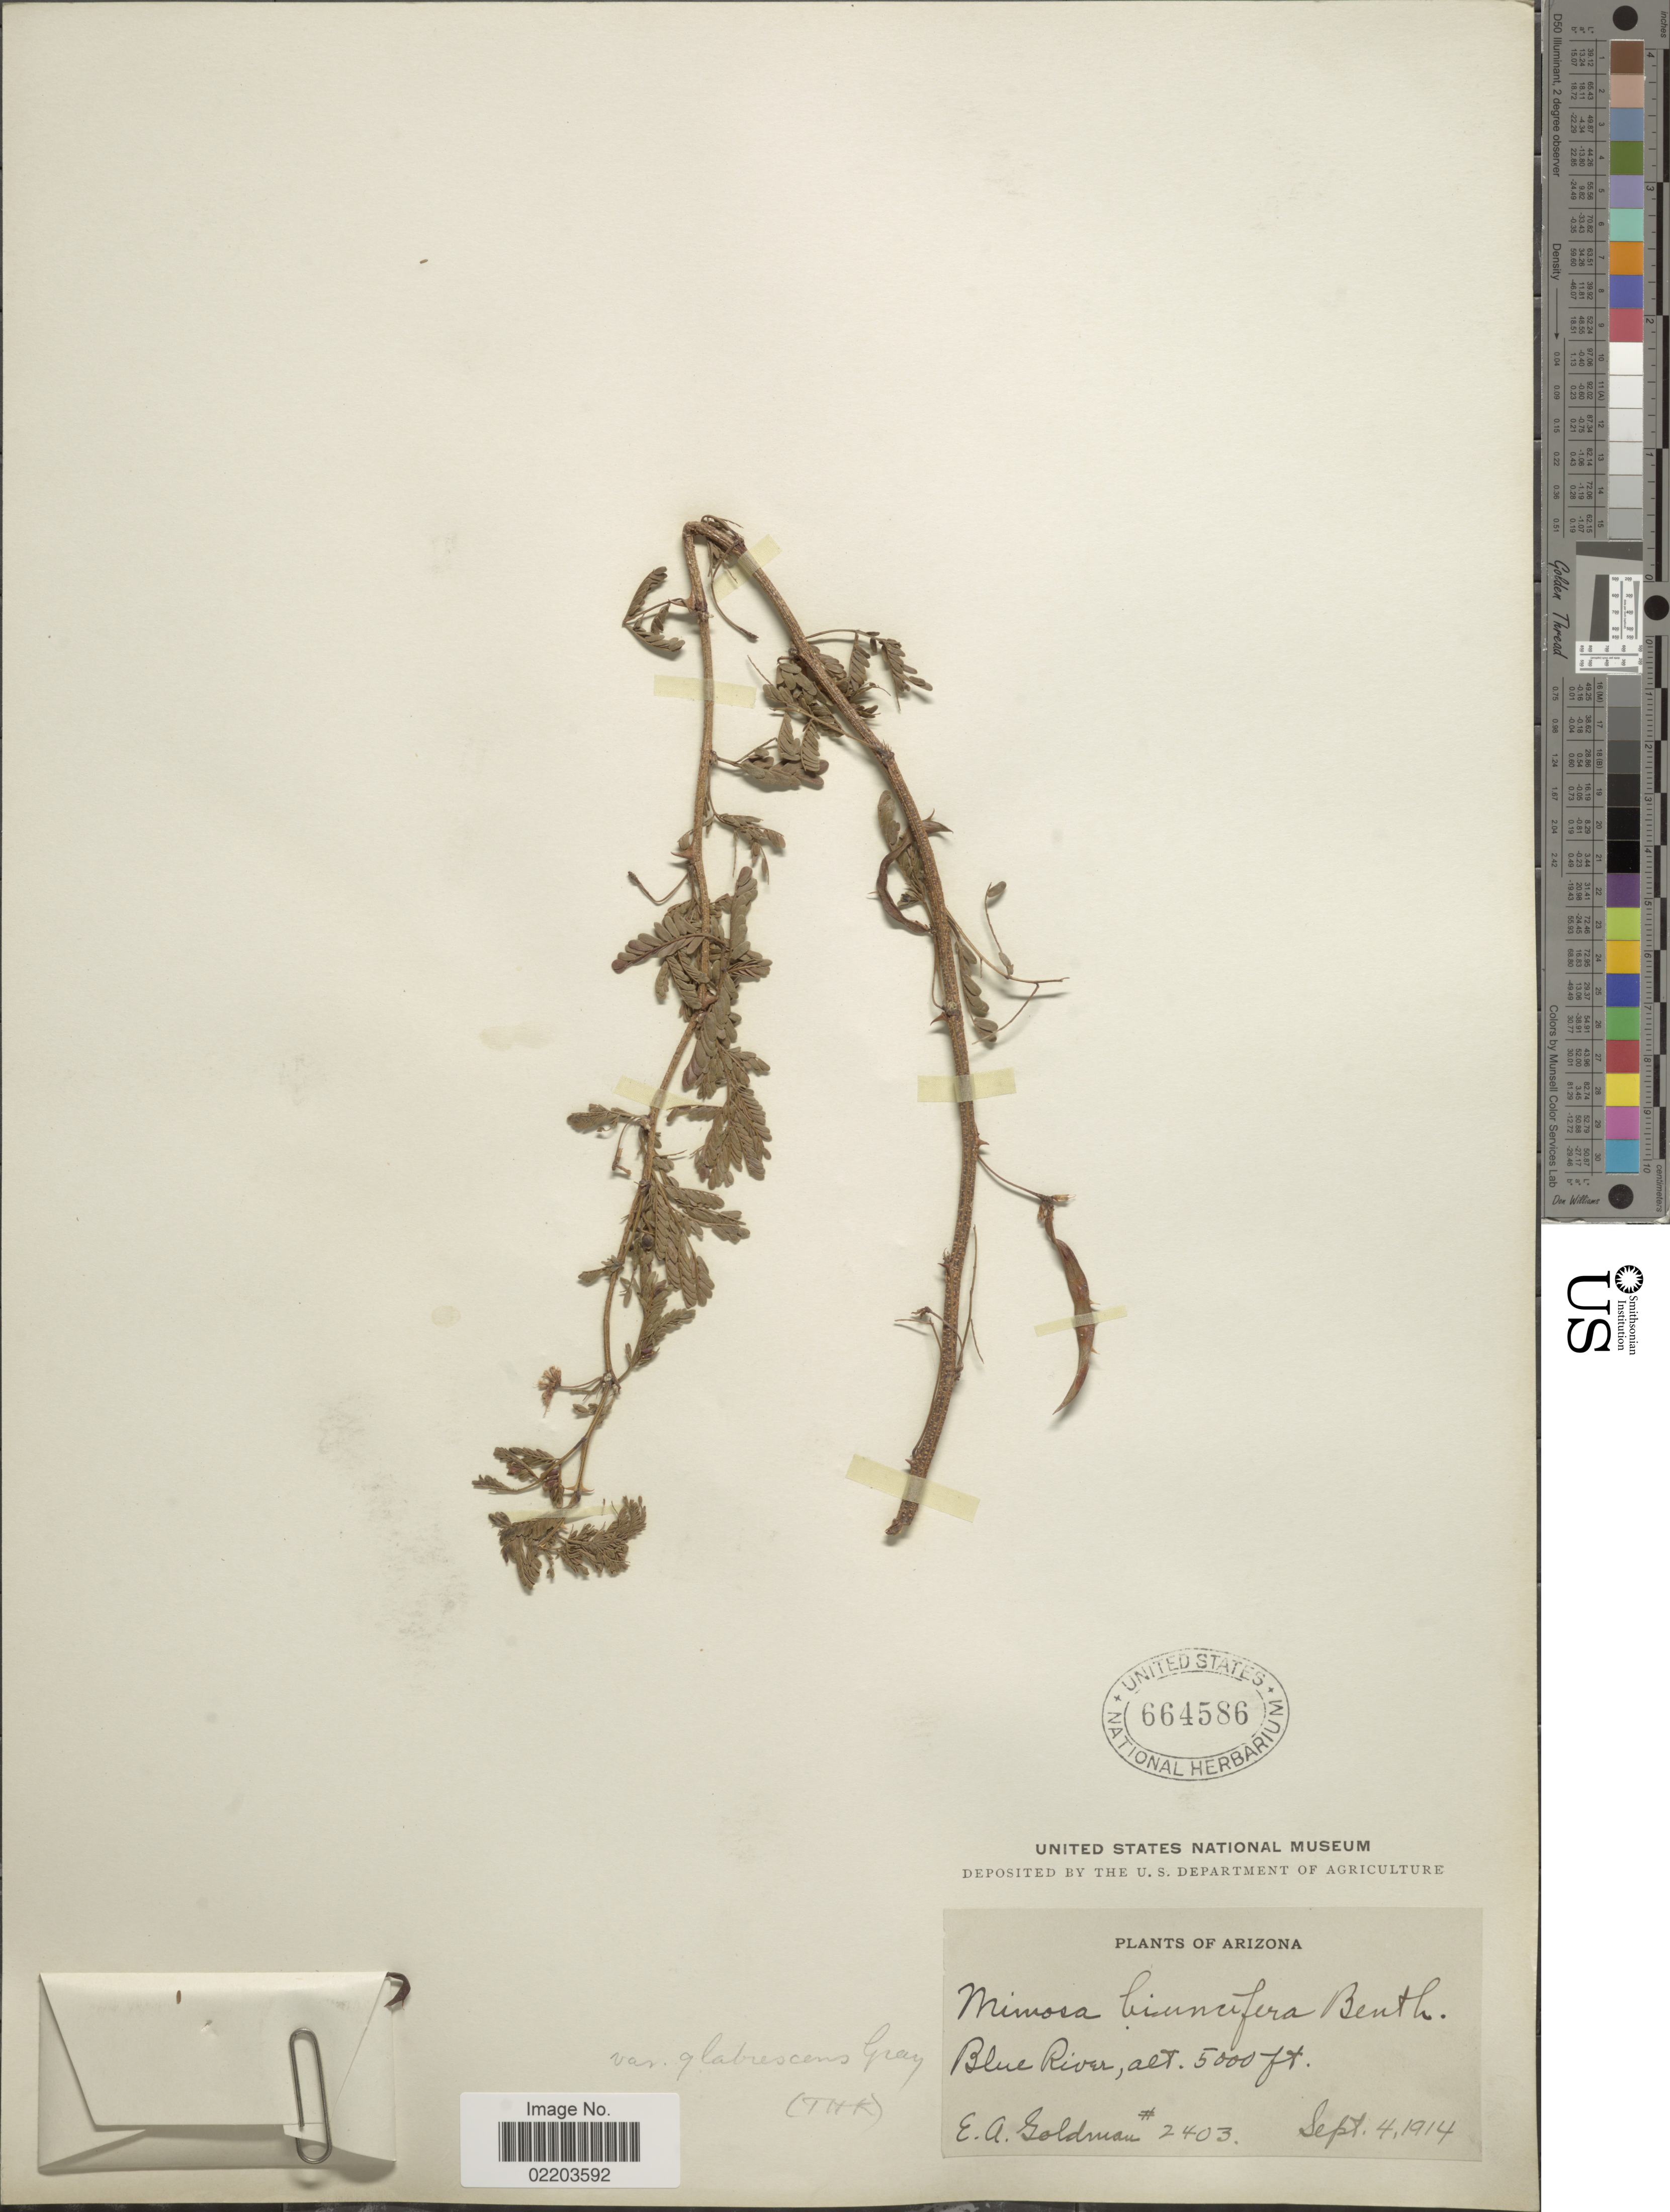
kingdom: Plantae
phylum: Tracheophyta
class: Magnoliopsida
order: Fabales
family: Fabaceae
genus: Mimosa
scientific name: Mimosa biuncifera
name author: Benth.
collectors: E. A. Goldman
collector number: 2403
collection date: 1914-09-04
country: United States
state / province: Arizona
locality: Blue River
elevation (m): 1524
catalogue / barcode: US 664586